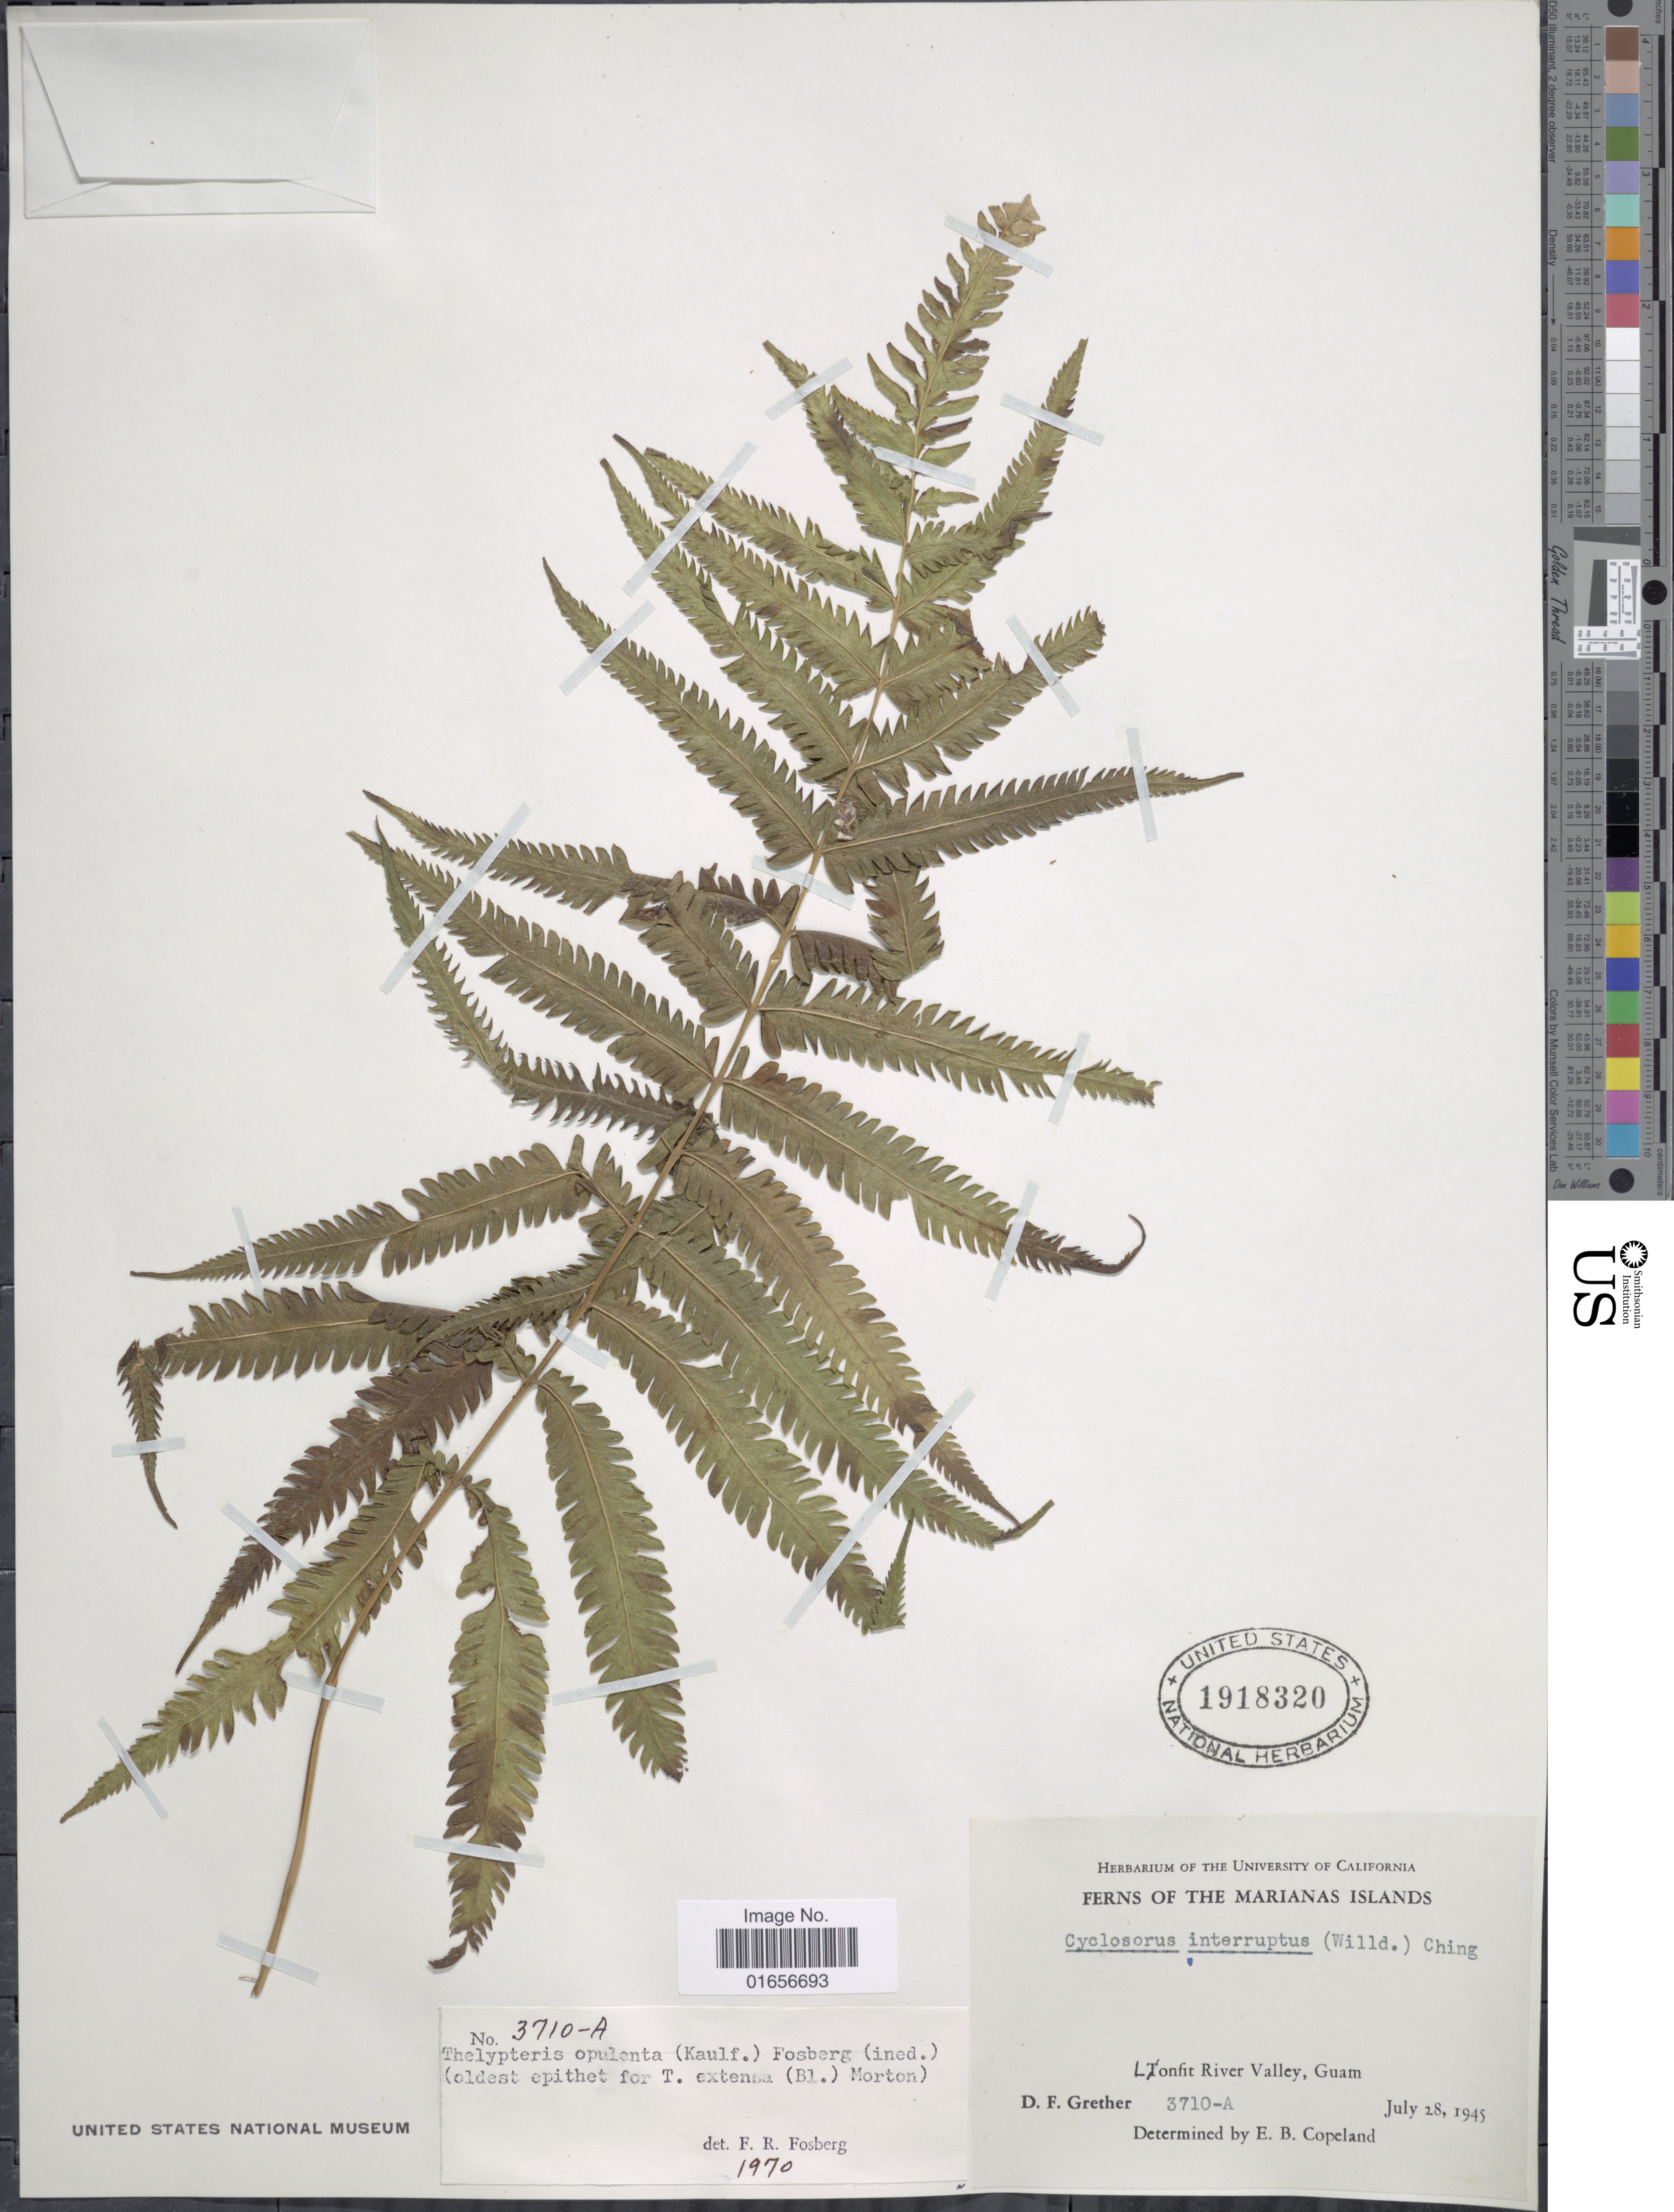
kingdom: Plantae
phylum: Tracheophyta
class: Polypodiopsida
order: Polypodiales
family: Thelypteridaceae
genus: Amphineuron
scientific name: Amphineuron opulentum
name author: (Kaulf.) Holttum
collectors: D. F. Grether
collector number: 3710-A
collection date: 1945-07-28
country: Northern Mariana Islands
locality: The Marianas Islands, Lonfit River Valley, Guam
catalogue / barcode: US 1918320